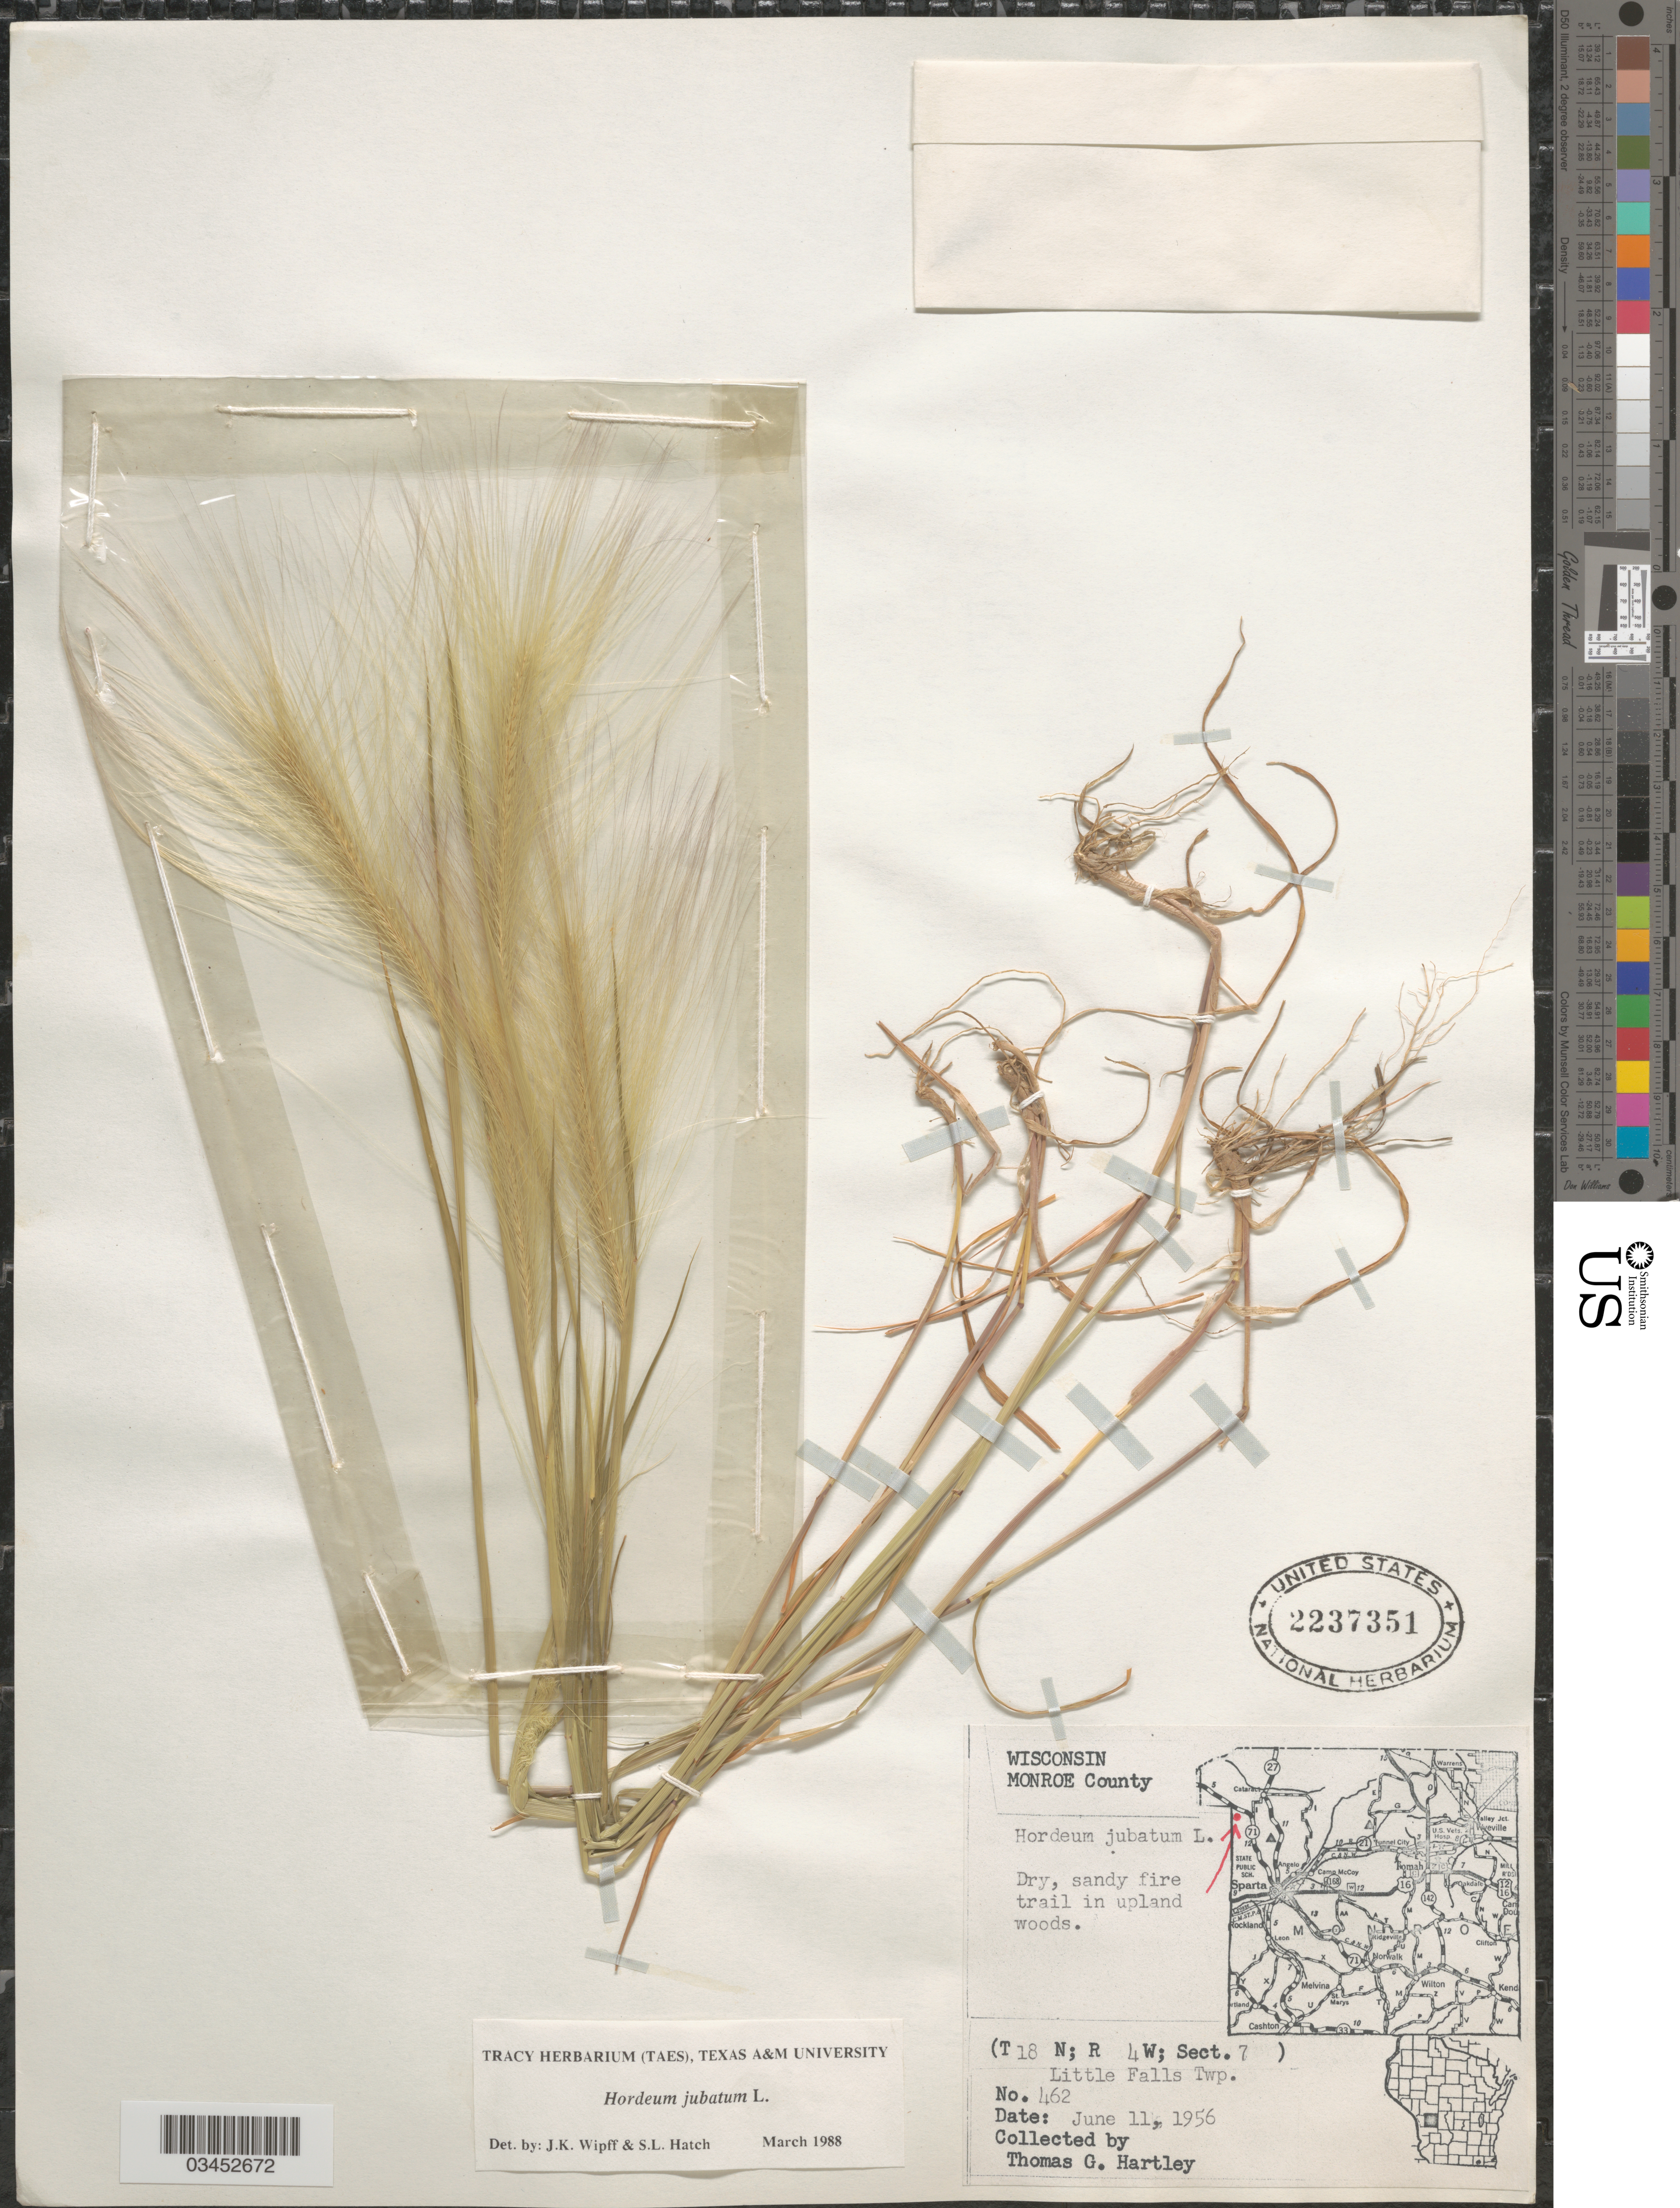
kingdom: Plantae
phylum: Tracheophyta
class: Liliopsida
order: Poales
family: Poaceae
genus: Hordeum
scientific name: Hordeum jubatum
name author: L.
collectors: T. G. Hartley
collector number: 462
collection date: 1956-06-11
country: United States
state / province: Wisconsin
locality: Monroe County. Dry, sandy fire trail in upland woods. (T18 N; R 4W; Sect. 7). Little Falls Twp.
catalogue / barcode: US 2237351